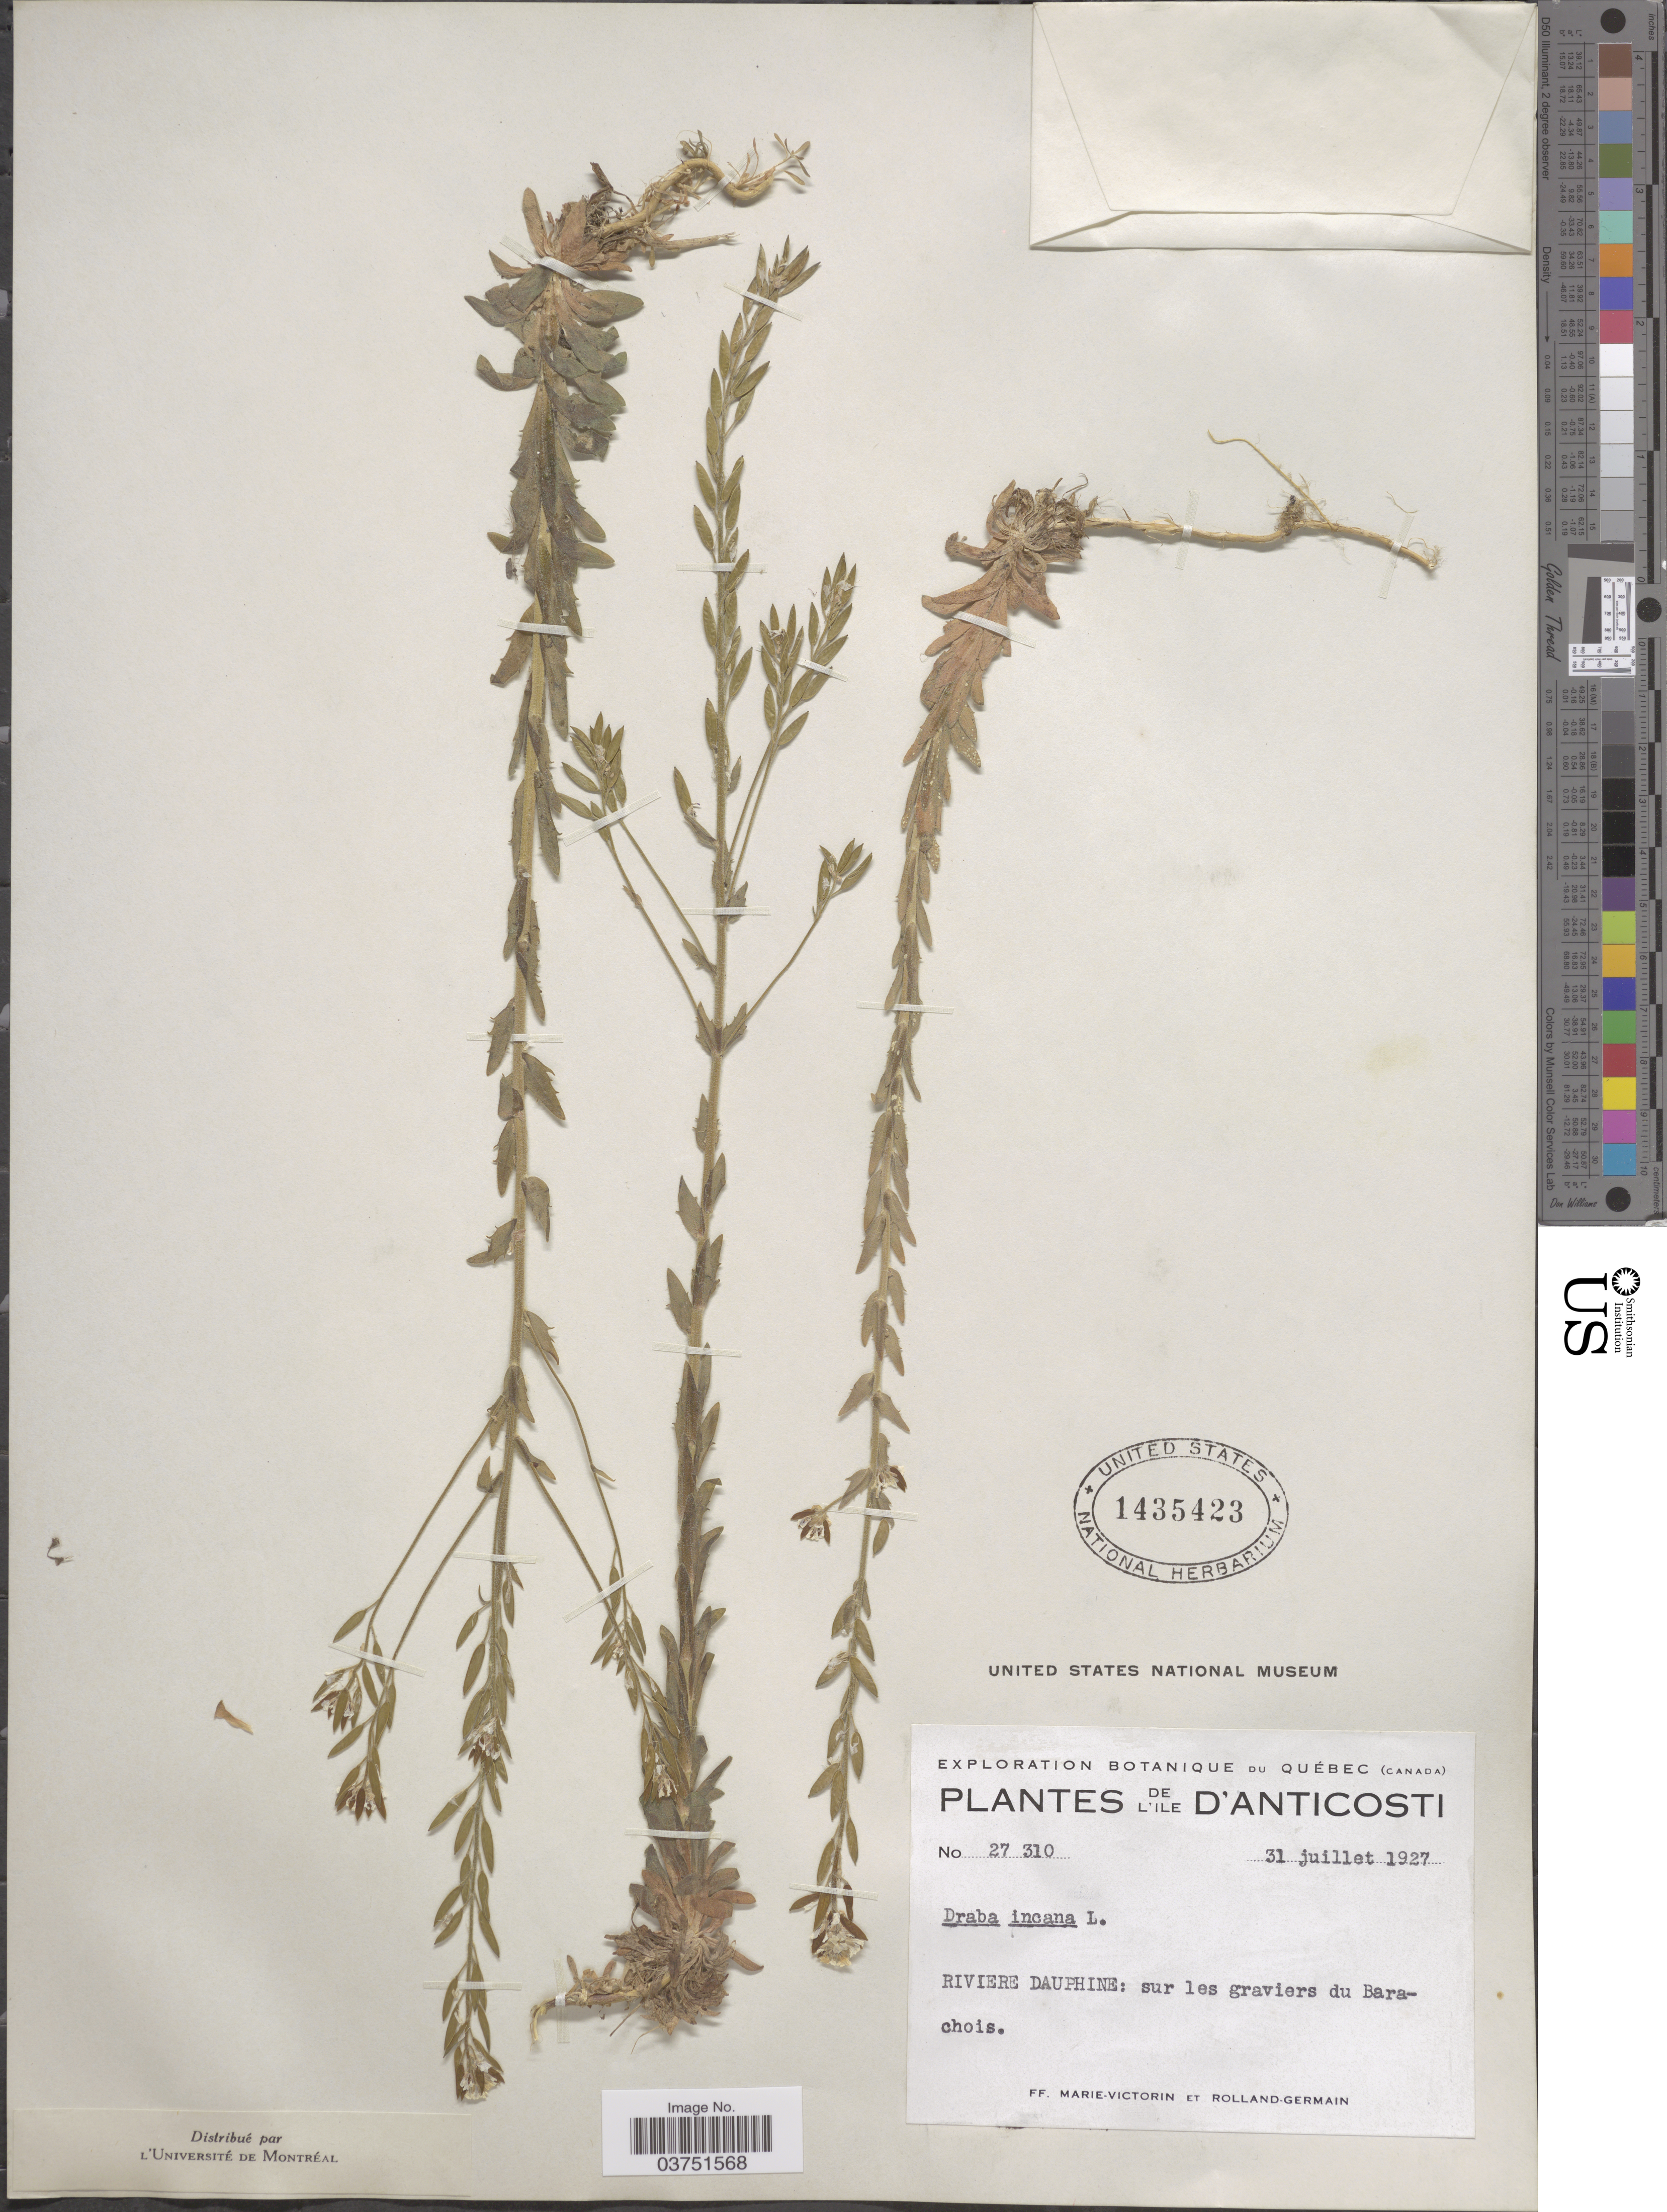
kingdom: Plantae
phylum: Tracheophyta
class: Magnoliopsida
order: Brassicales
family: Brassicaceae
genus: Draba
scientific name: Draba incana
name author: L.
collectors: F. Marie-Victorin & Rolland-Germain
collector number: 27310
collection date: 1927-07-31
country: Canada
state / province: Quebec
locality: Ile D'Anticosti. Riviere Dauphine: sure les graviers du Barachois.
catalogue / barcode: US 1435423